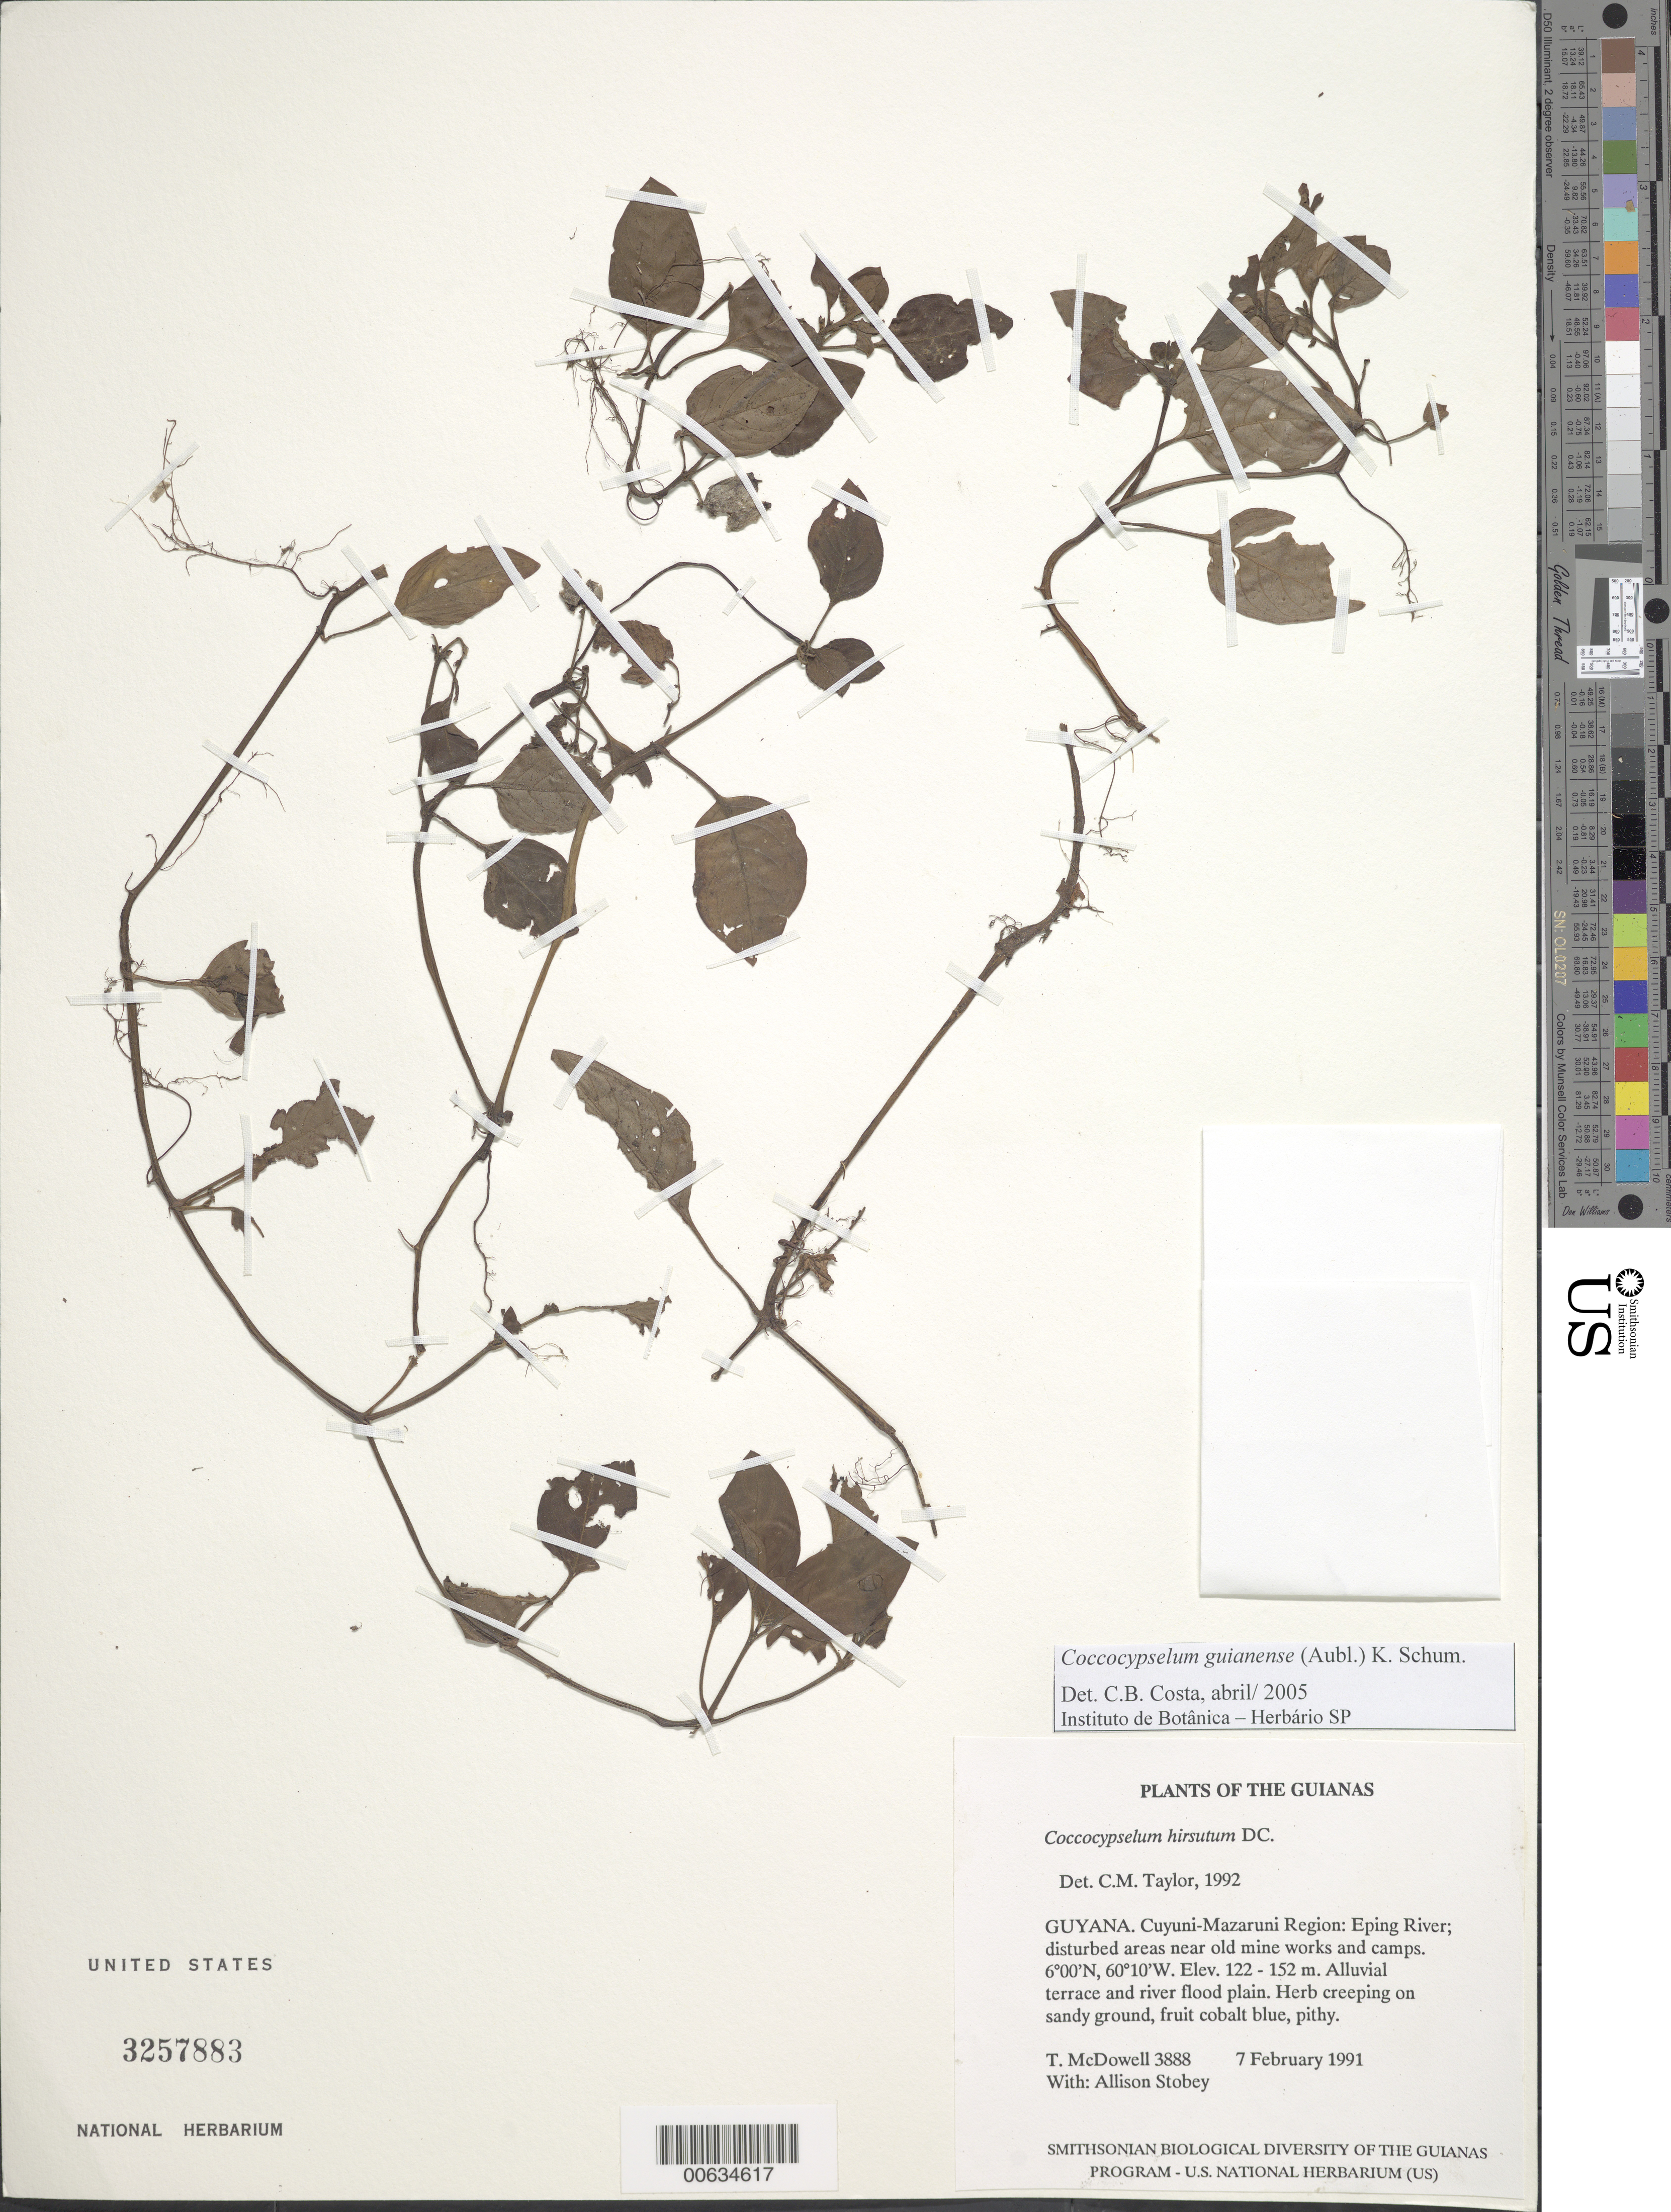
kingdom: Plantae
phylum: Tracheophyta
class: Magnoliopsida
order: Gentianales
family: Rubiaceae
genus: Coccocypselum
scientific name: Coccocypselum guianense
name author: (Aubl.) K. Schum.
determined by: Costa, C. B.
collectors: T. McDowell & A. Stobey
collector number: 3888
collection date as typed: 7 February 1991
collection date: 1991-02-07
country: Guyana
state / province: Cuyuni-Mazaruni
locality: West Branch of Eping River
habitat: Disturbed areas near old mine works and camps. Alluvial terrace and river flood plain. Rocky gorge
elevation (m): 122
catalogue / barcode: US 3257883